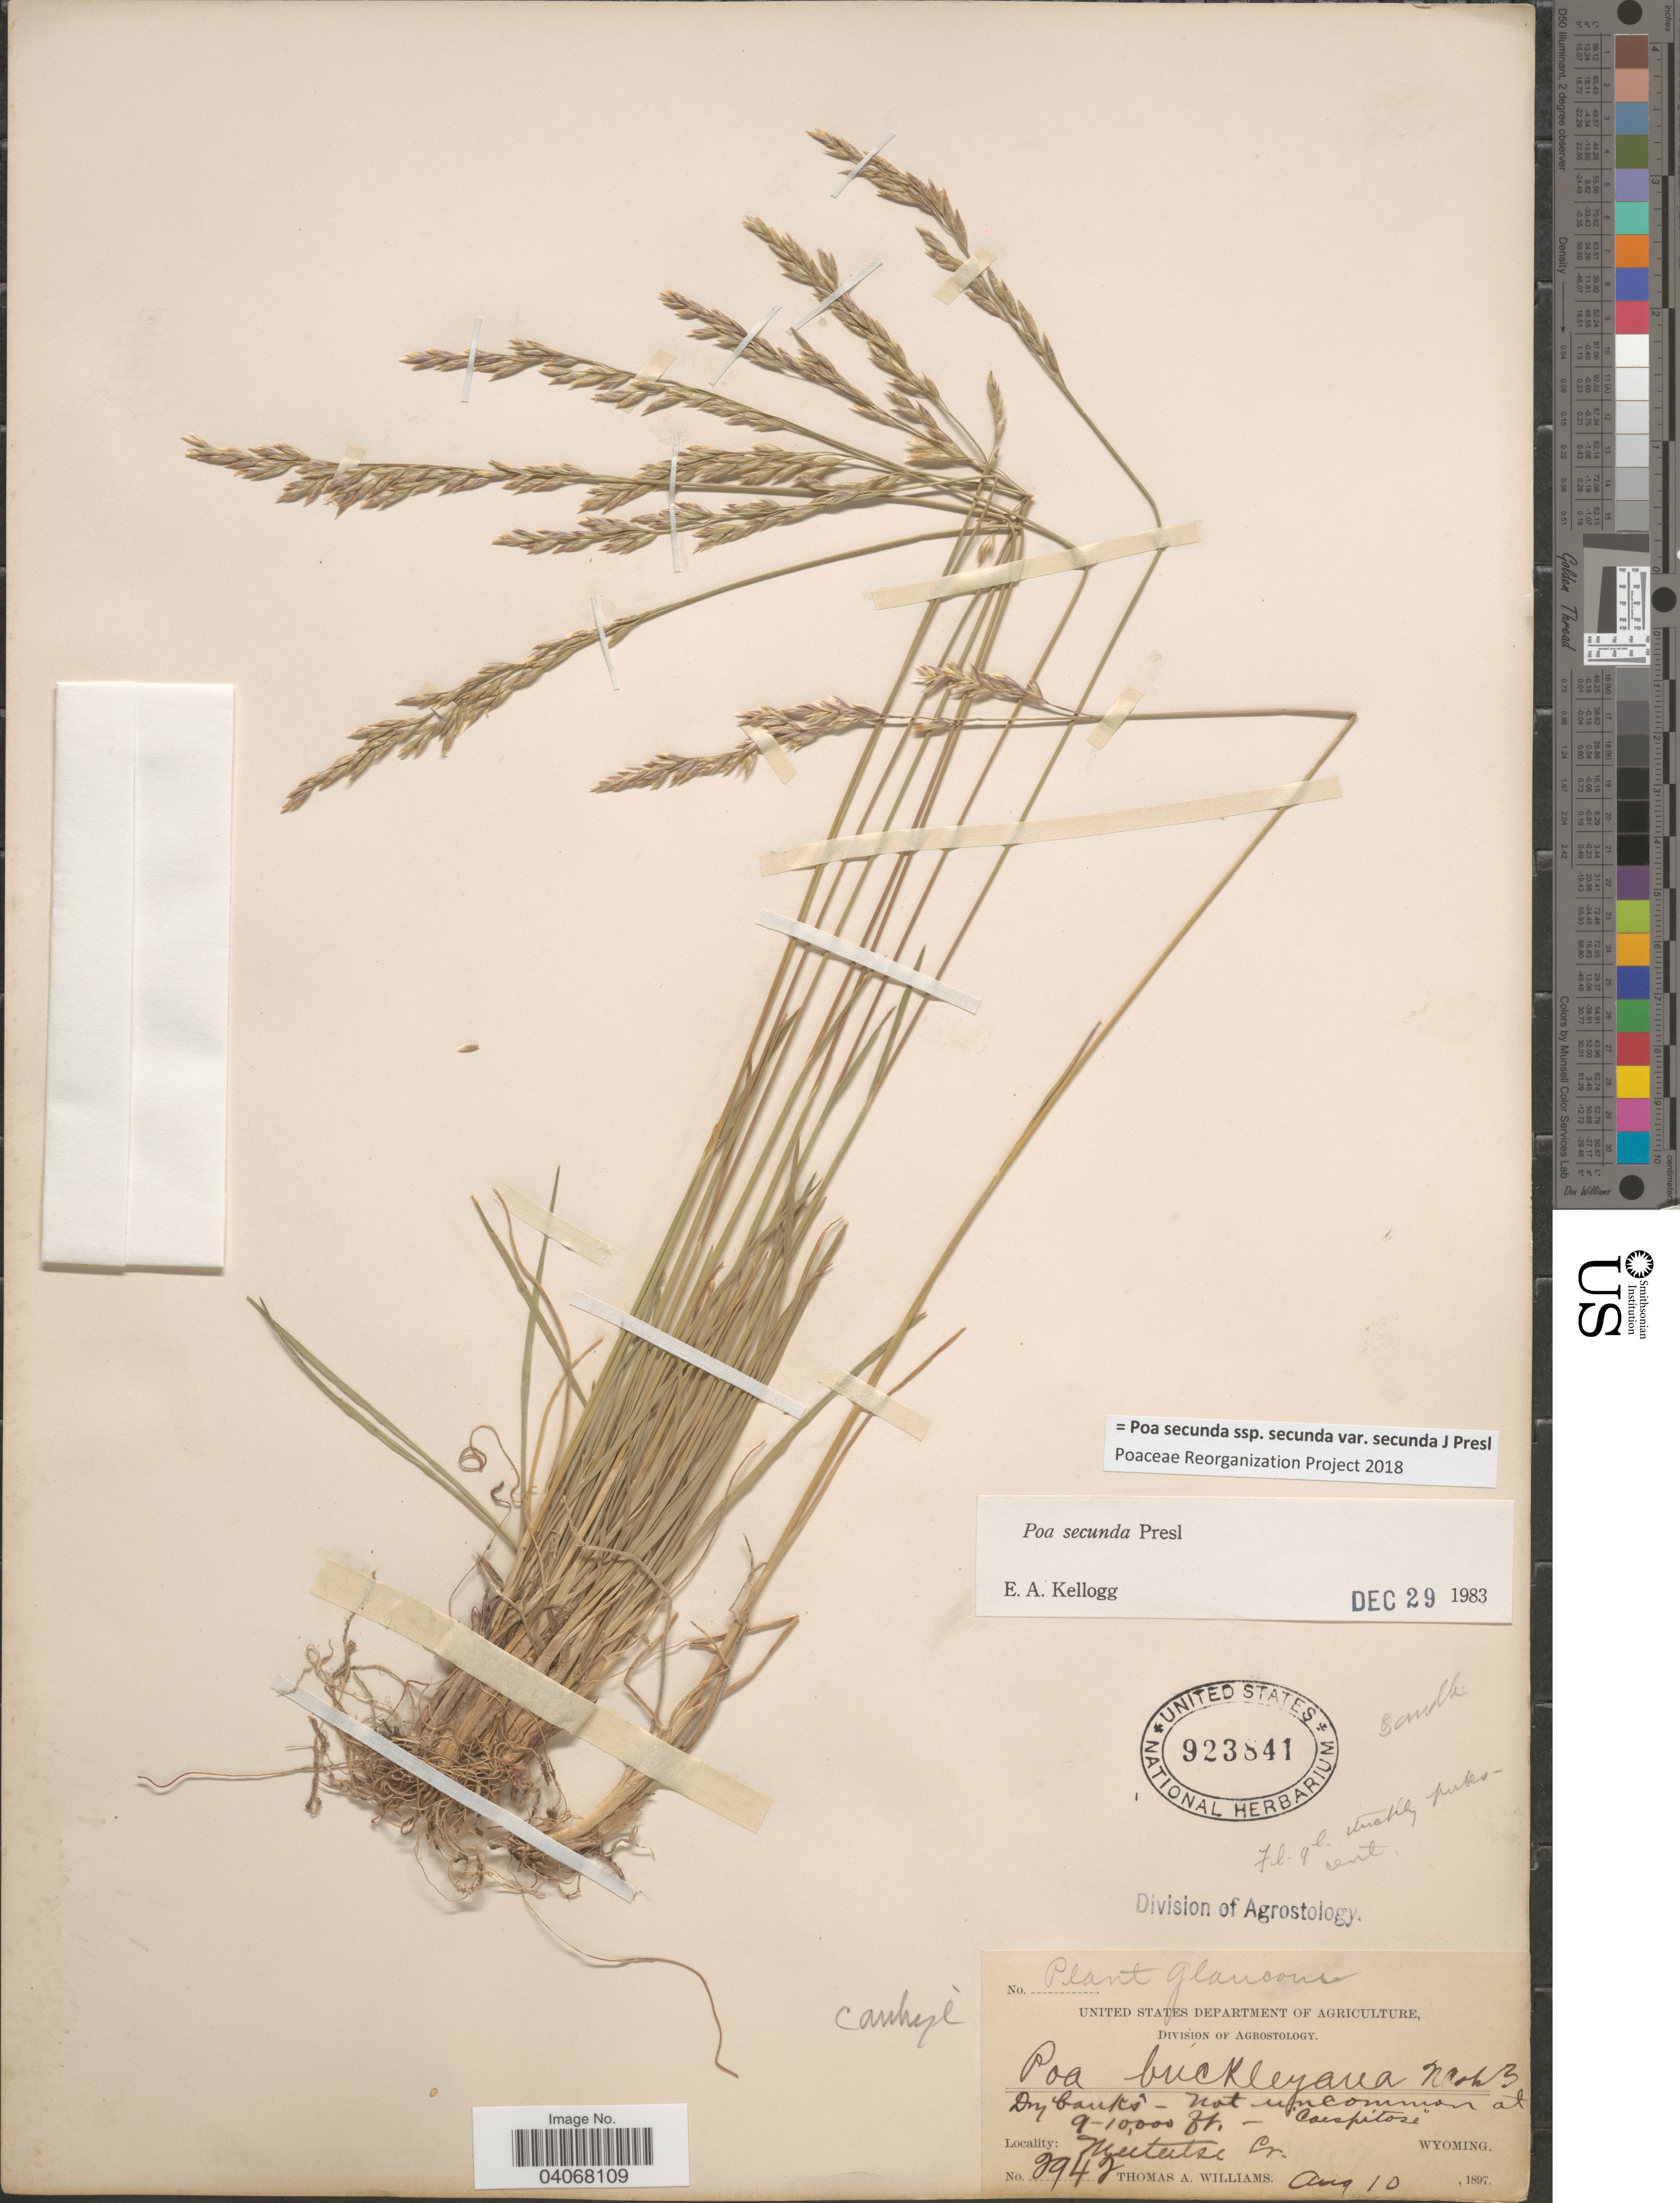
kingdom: Plantae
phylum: Tracheophyta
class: Liliopsida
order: Poales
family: Poaceae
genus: Poa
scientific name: Poa secunda subsp. secunda var. secunda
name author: J. Presl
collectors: T. A. Williams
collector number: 2942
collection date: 1897-08-10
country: United States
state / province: Wyoming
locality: Meeteetse Cr.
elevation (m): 2743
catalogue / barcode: US 923841